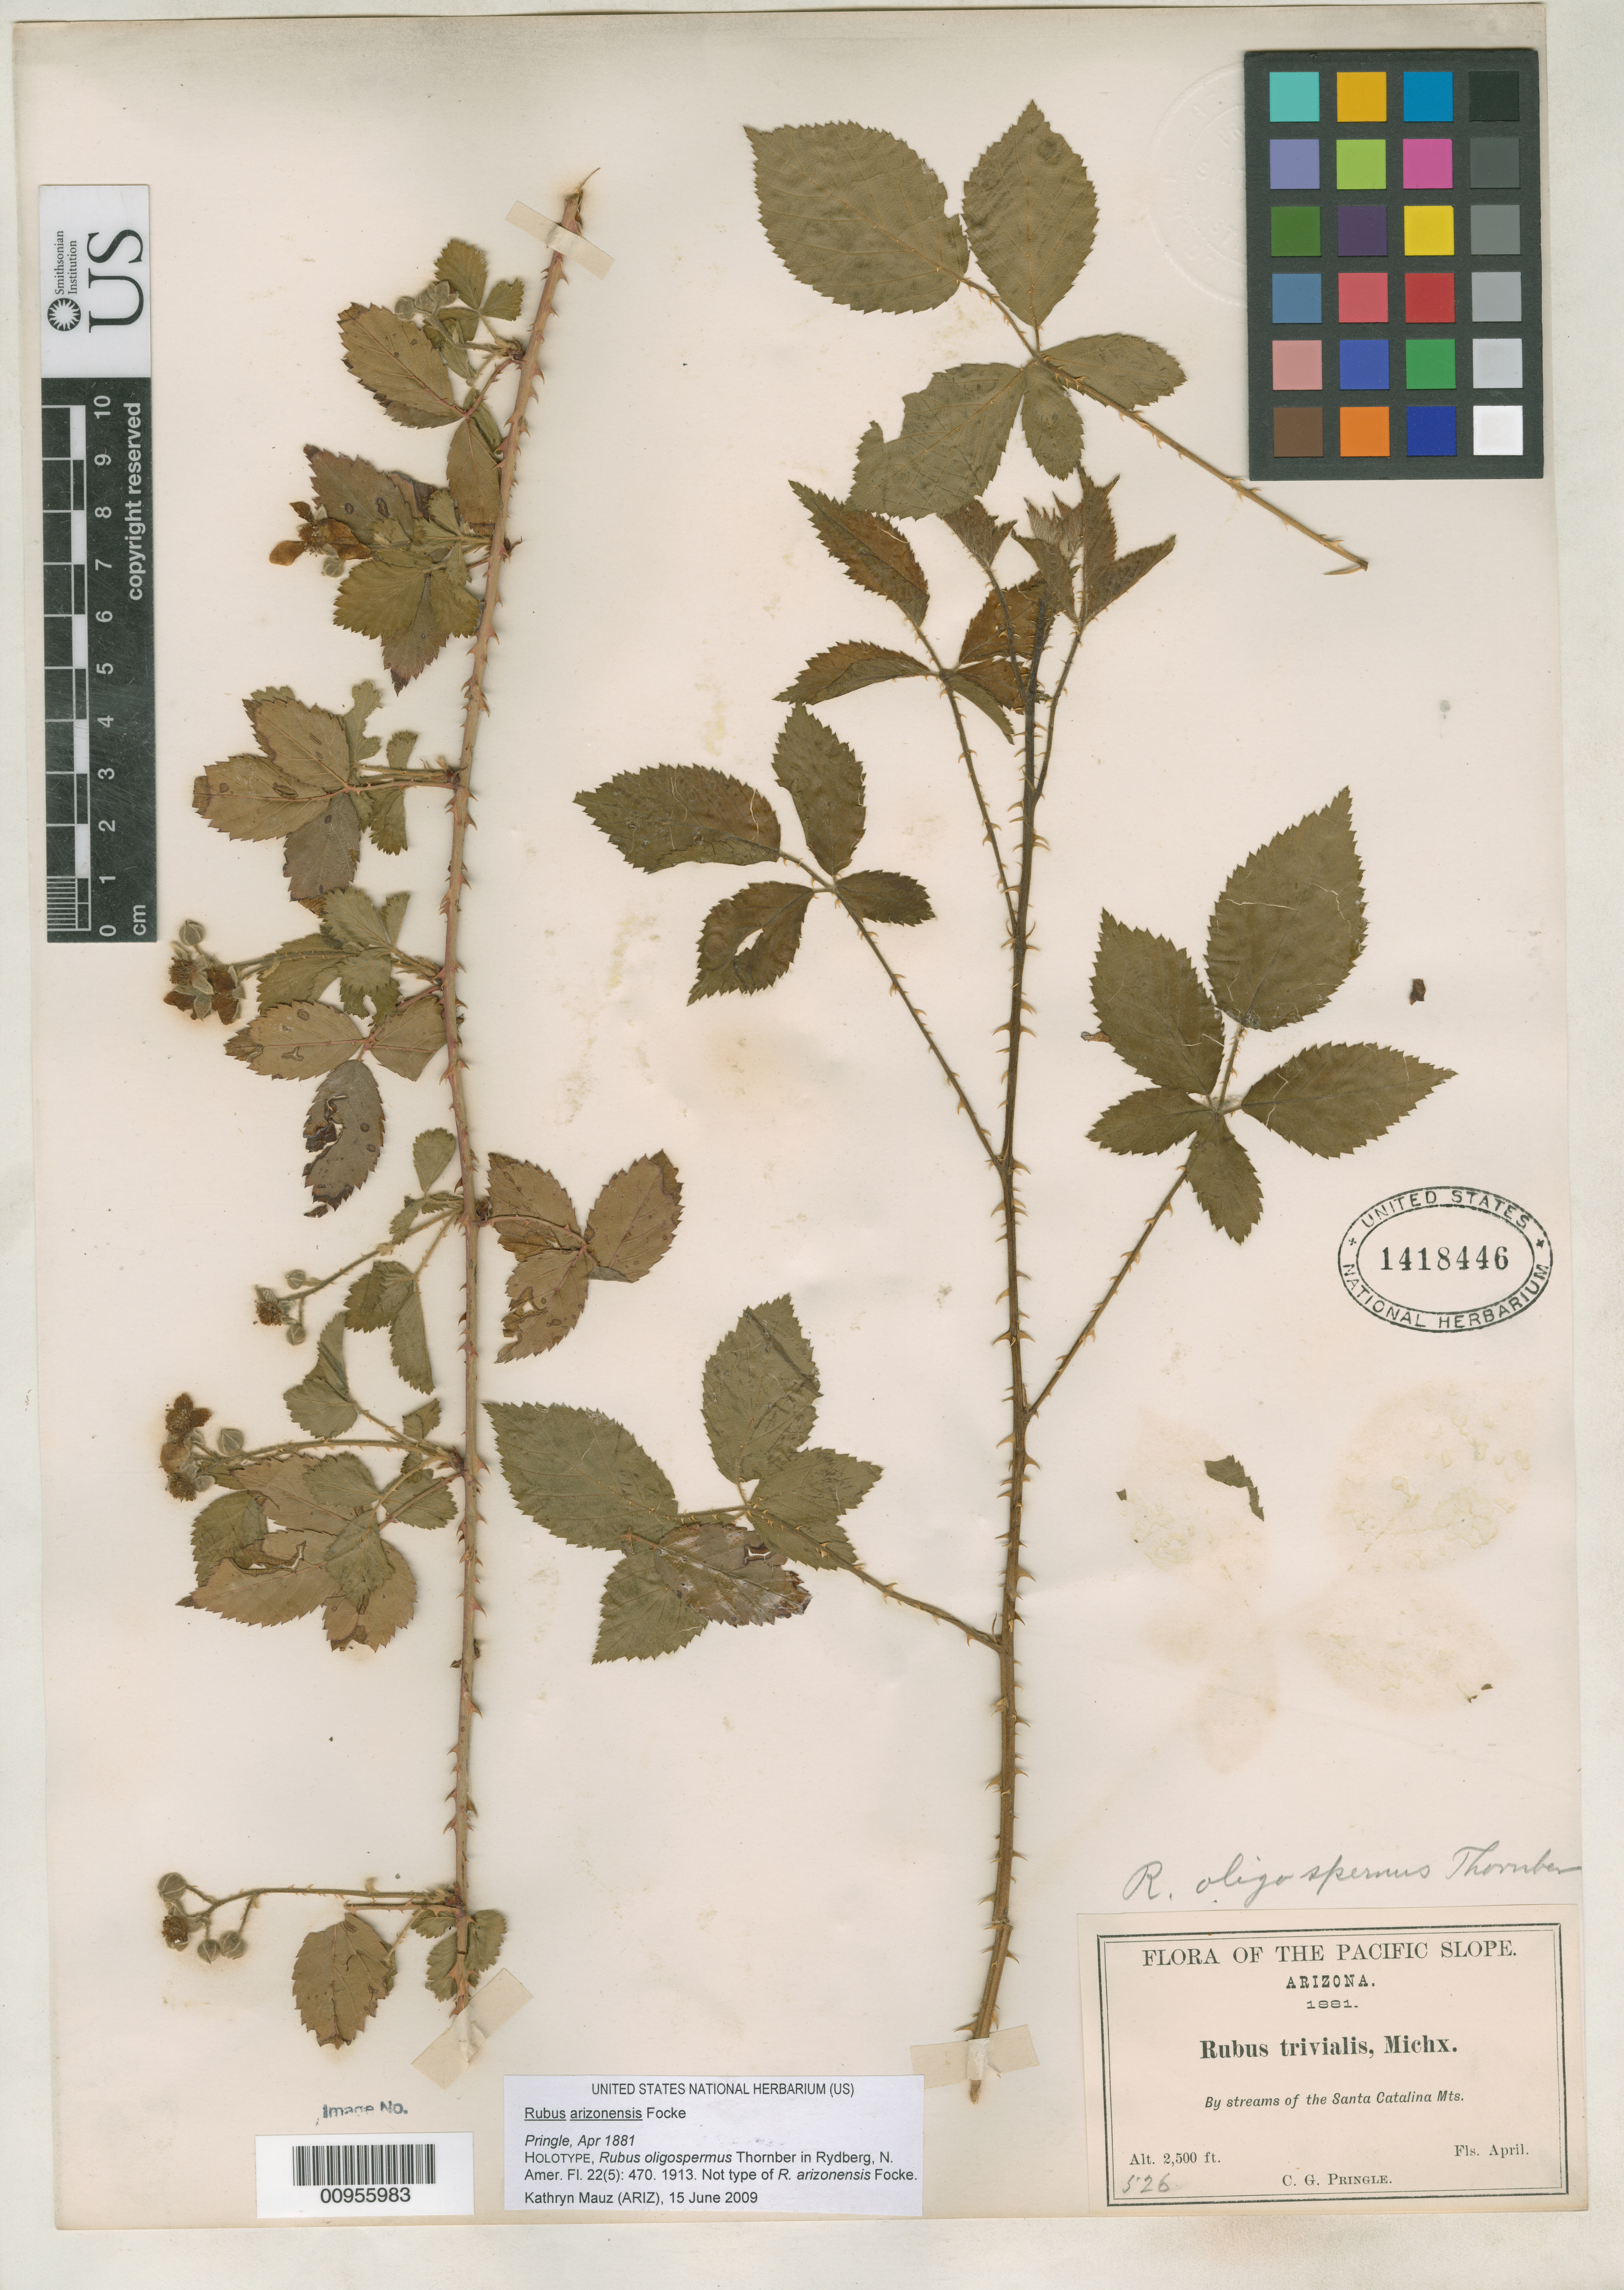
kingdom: Plantae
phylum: Tracheophyta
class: Magnoliopsida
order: Rosales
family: Rosaceae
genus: Rubus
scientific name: Rubus oligospermus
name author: Thornber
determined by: Mauz, Kathryn, (ARIZ)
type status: Holotype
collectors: C. G. Pringle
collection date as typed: Apr 1881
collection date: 1881-04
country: United States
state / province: Arizona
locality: By streams of the Santa Catalina Mts.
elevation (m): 762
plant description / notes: Later homonym of Rubus oligospermus Sudre (1909).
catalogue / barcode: US 1418446